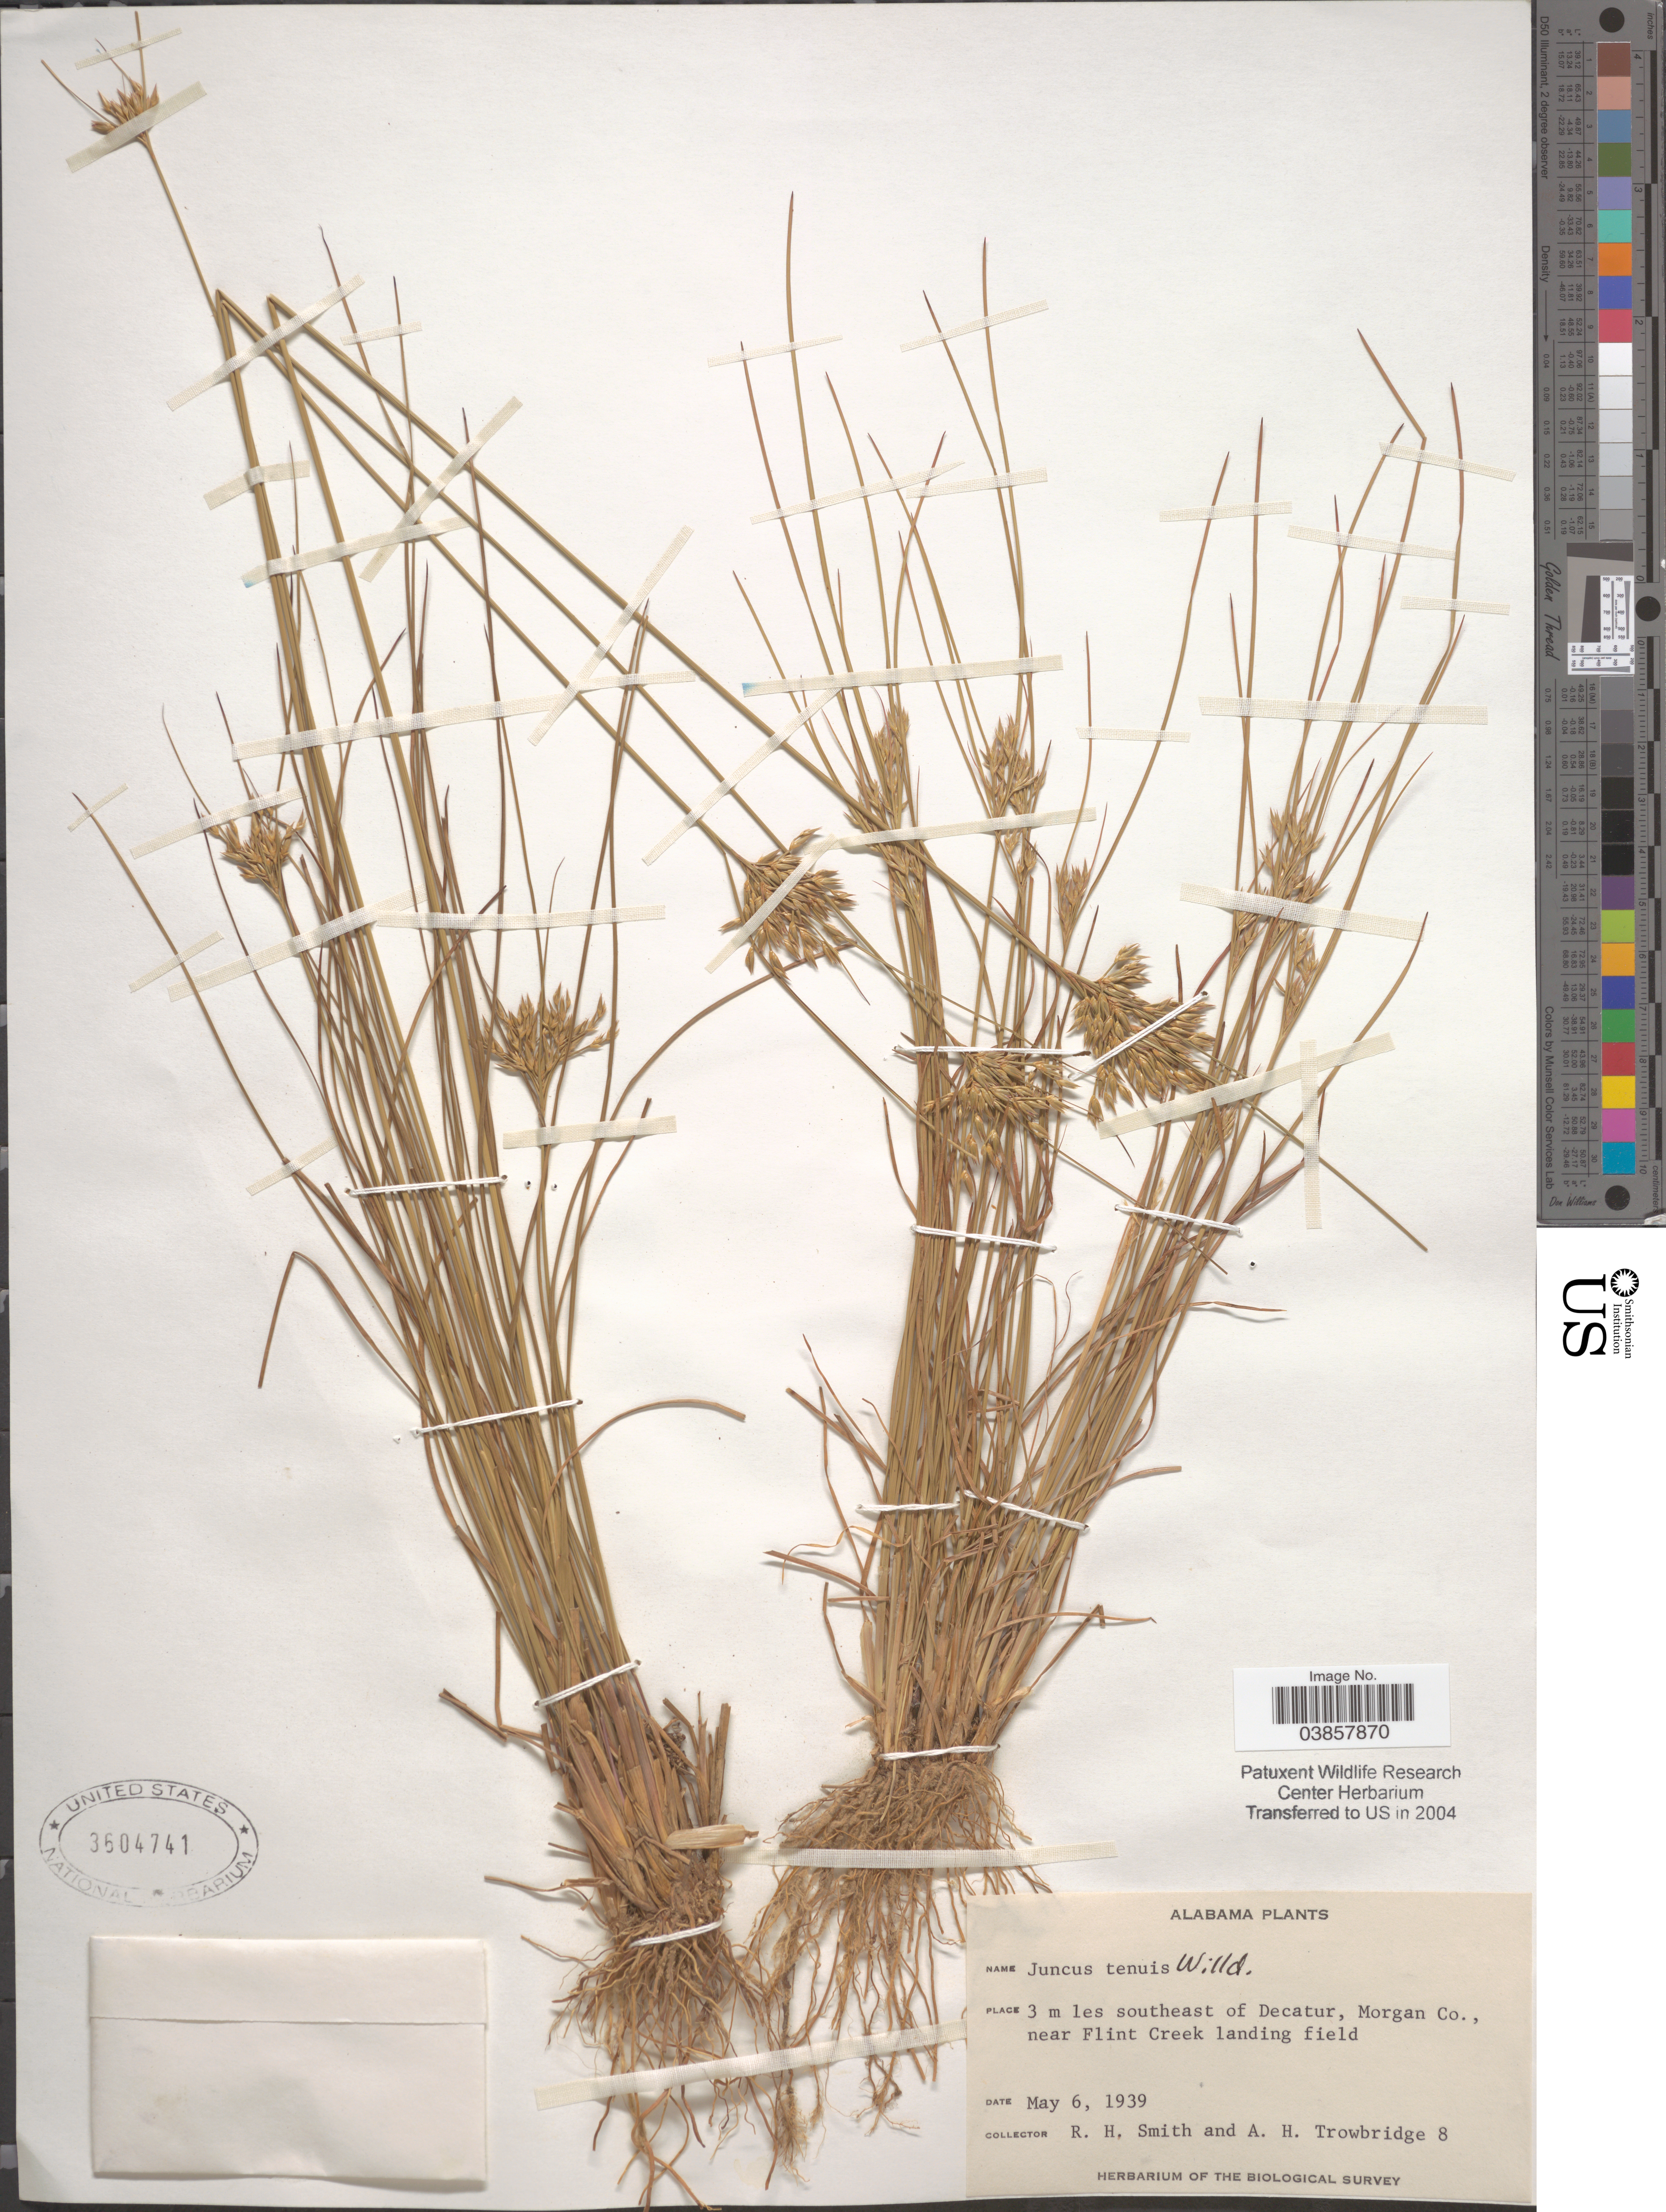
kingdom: Plantae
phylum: Tracheophyta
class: Liliopsida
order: Poales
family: Juncaceae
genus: Juncus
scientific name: Juncus tenuis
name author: Willd.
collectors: R. H. Smith & A. H. Trowbridge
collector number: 8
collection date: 1939-05-06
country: United States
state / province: Alabama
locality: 3 m les southeast of Decatur, Morgan Co., near Flint Creek landing field.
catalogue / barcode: US 3604741